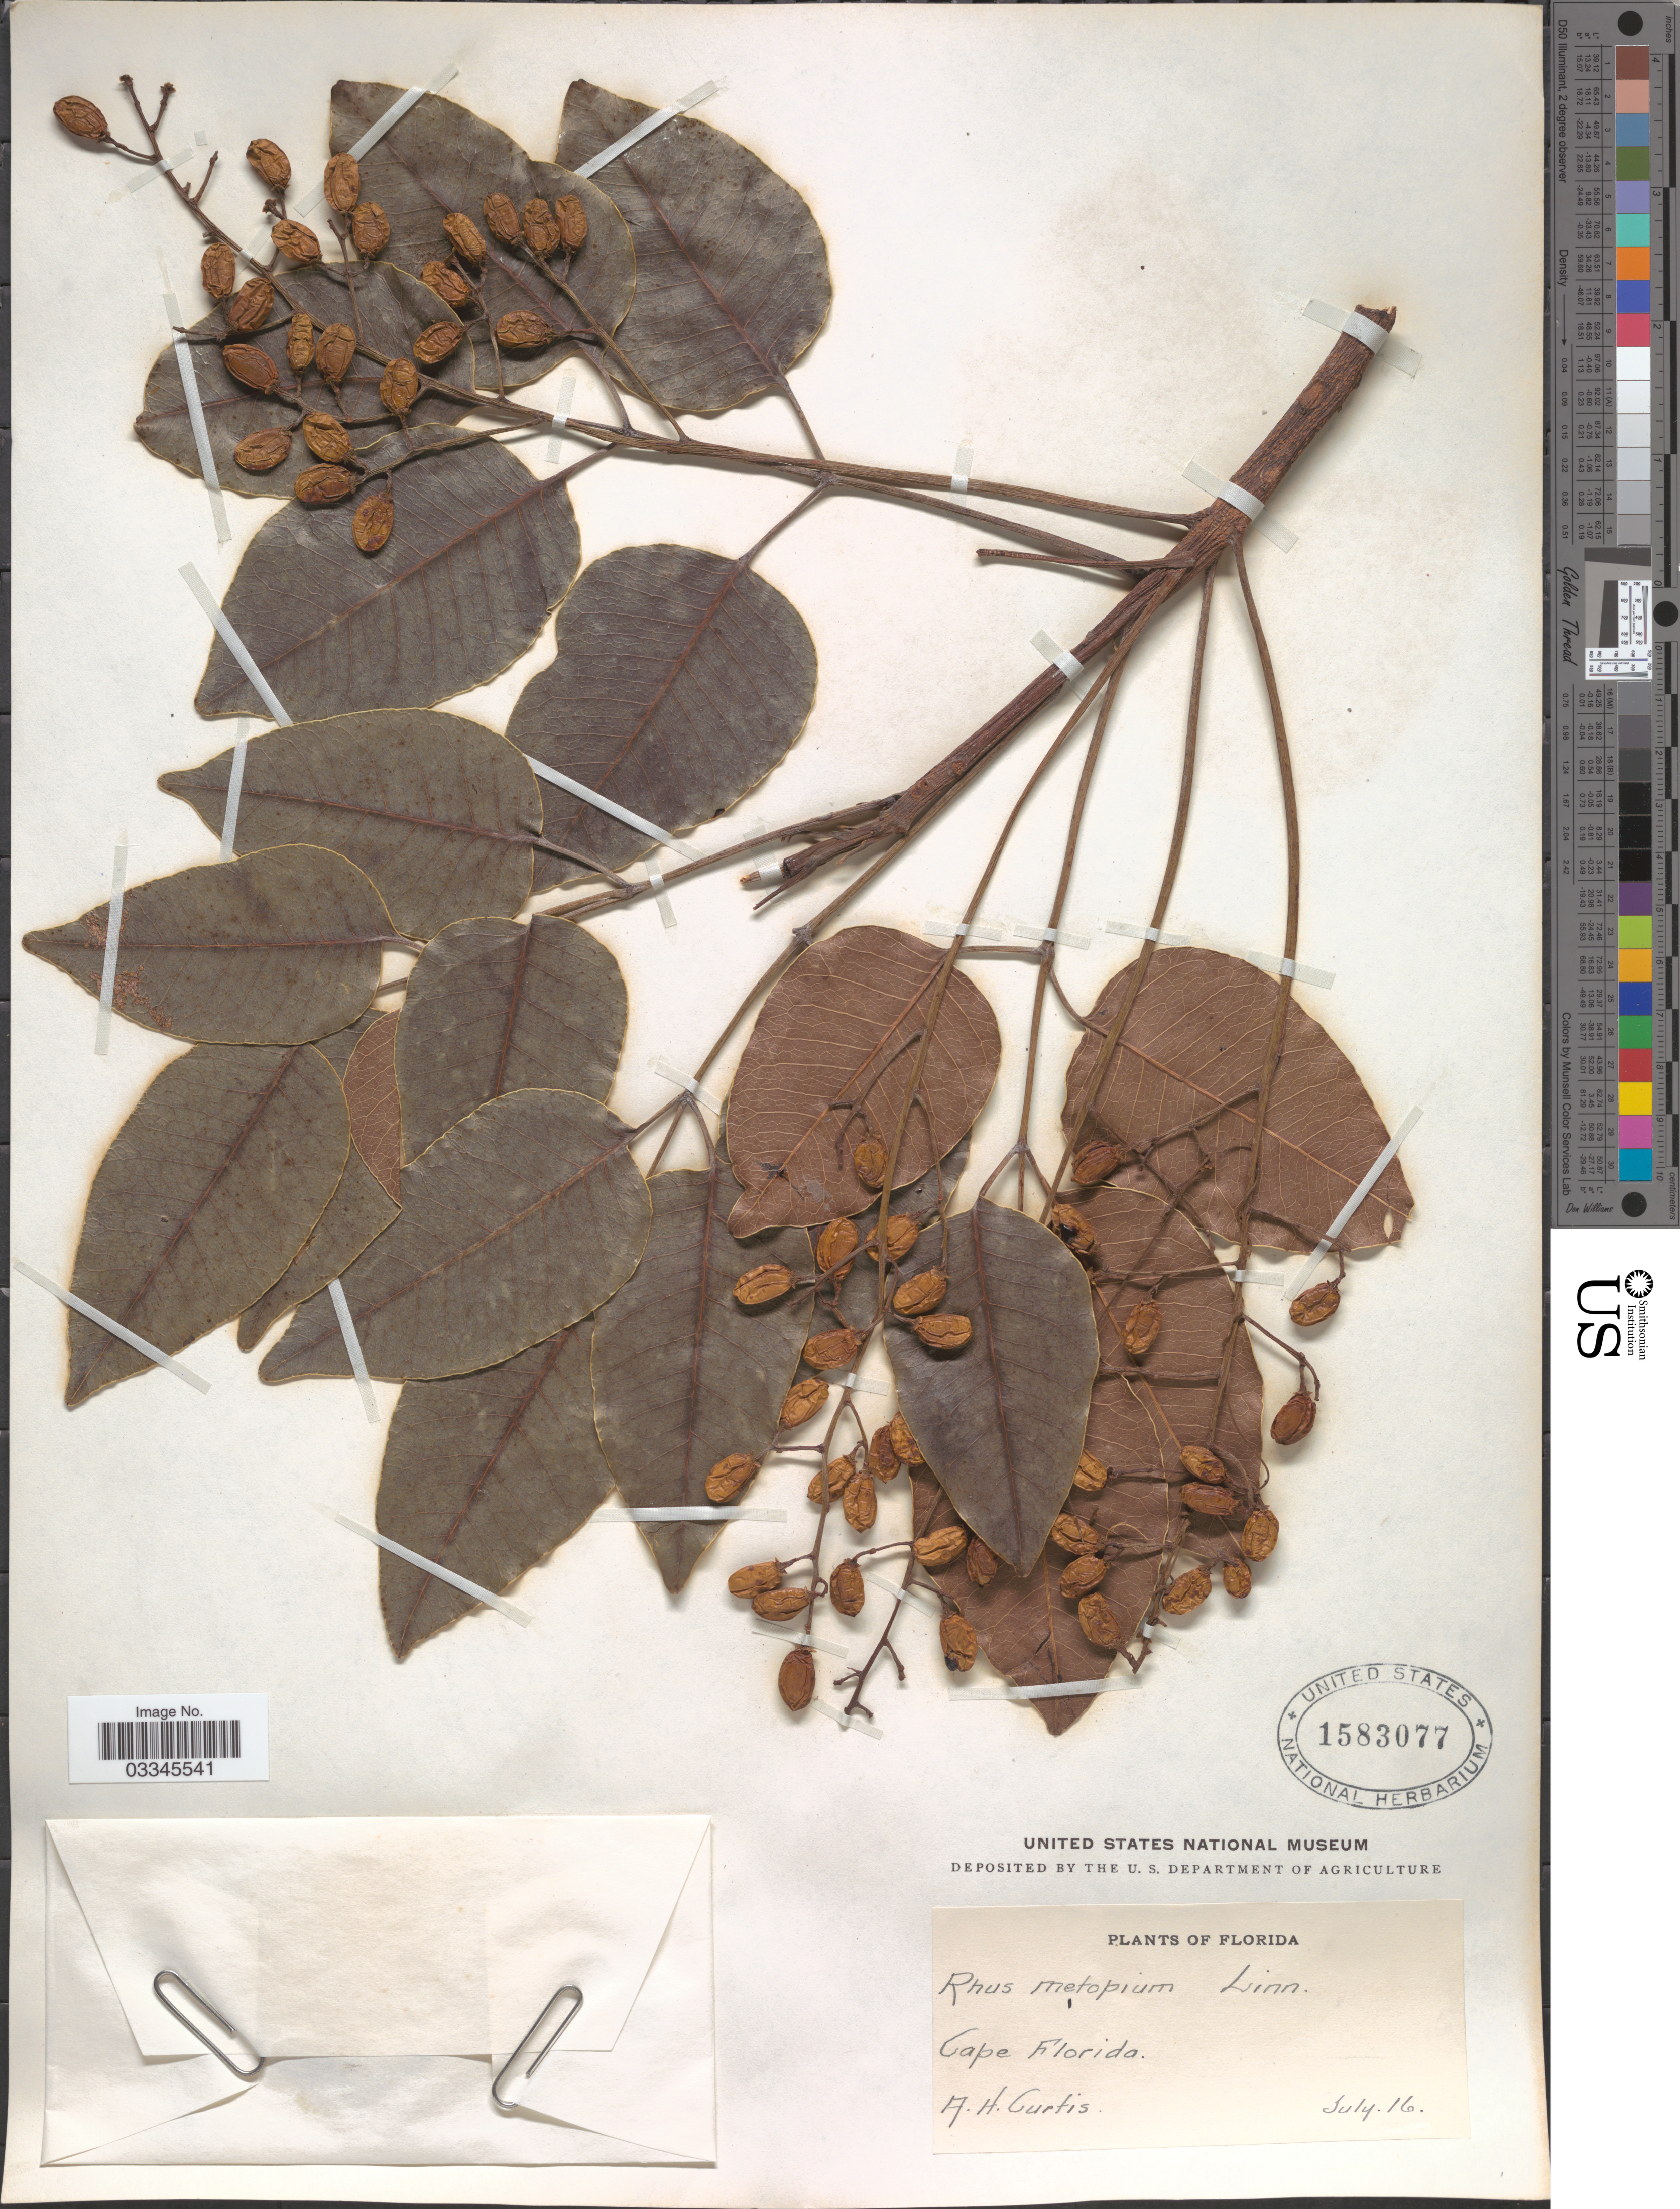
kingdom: Plantae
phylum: Tracheophyta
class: Magnoliopsida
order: Sapindales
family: Anacardiaceae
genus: Metopium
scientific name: Metopium toxiferum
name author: (L.) Krug & Urb.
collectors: A. Curtis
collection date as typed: Transcribed d/m/y: /7/16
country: United States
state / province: Florida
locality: Cape Florida.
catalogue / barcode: US 1583077